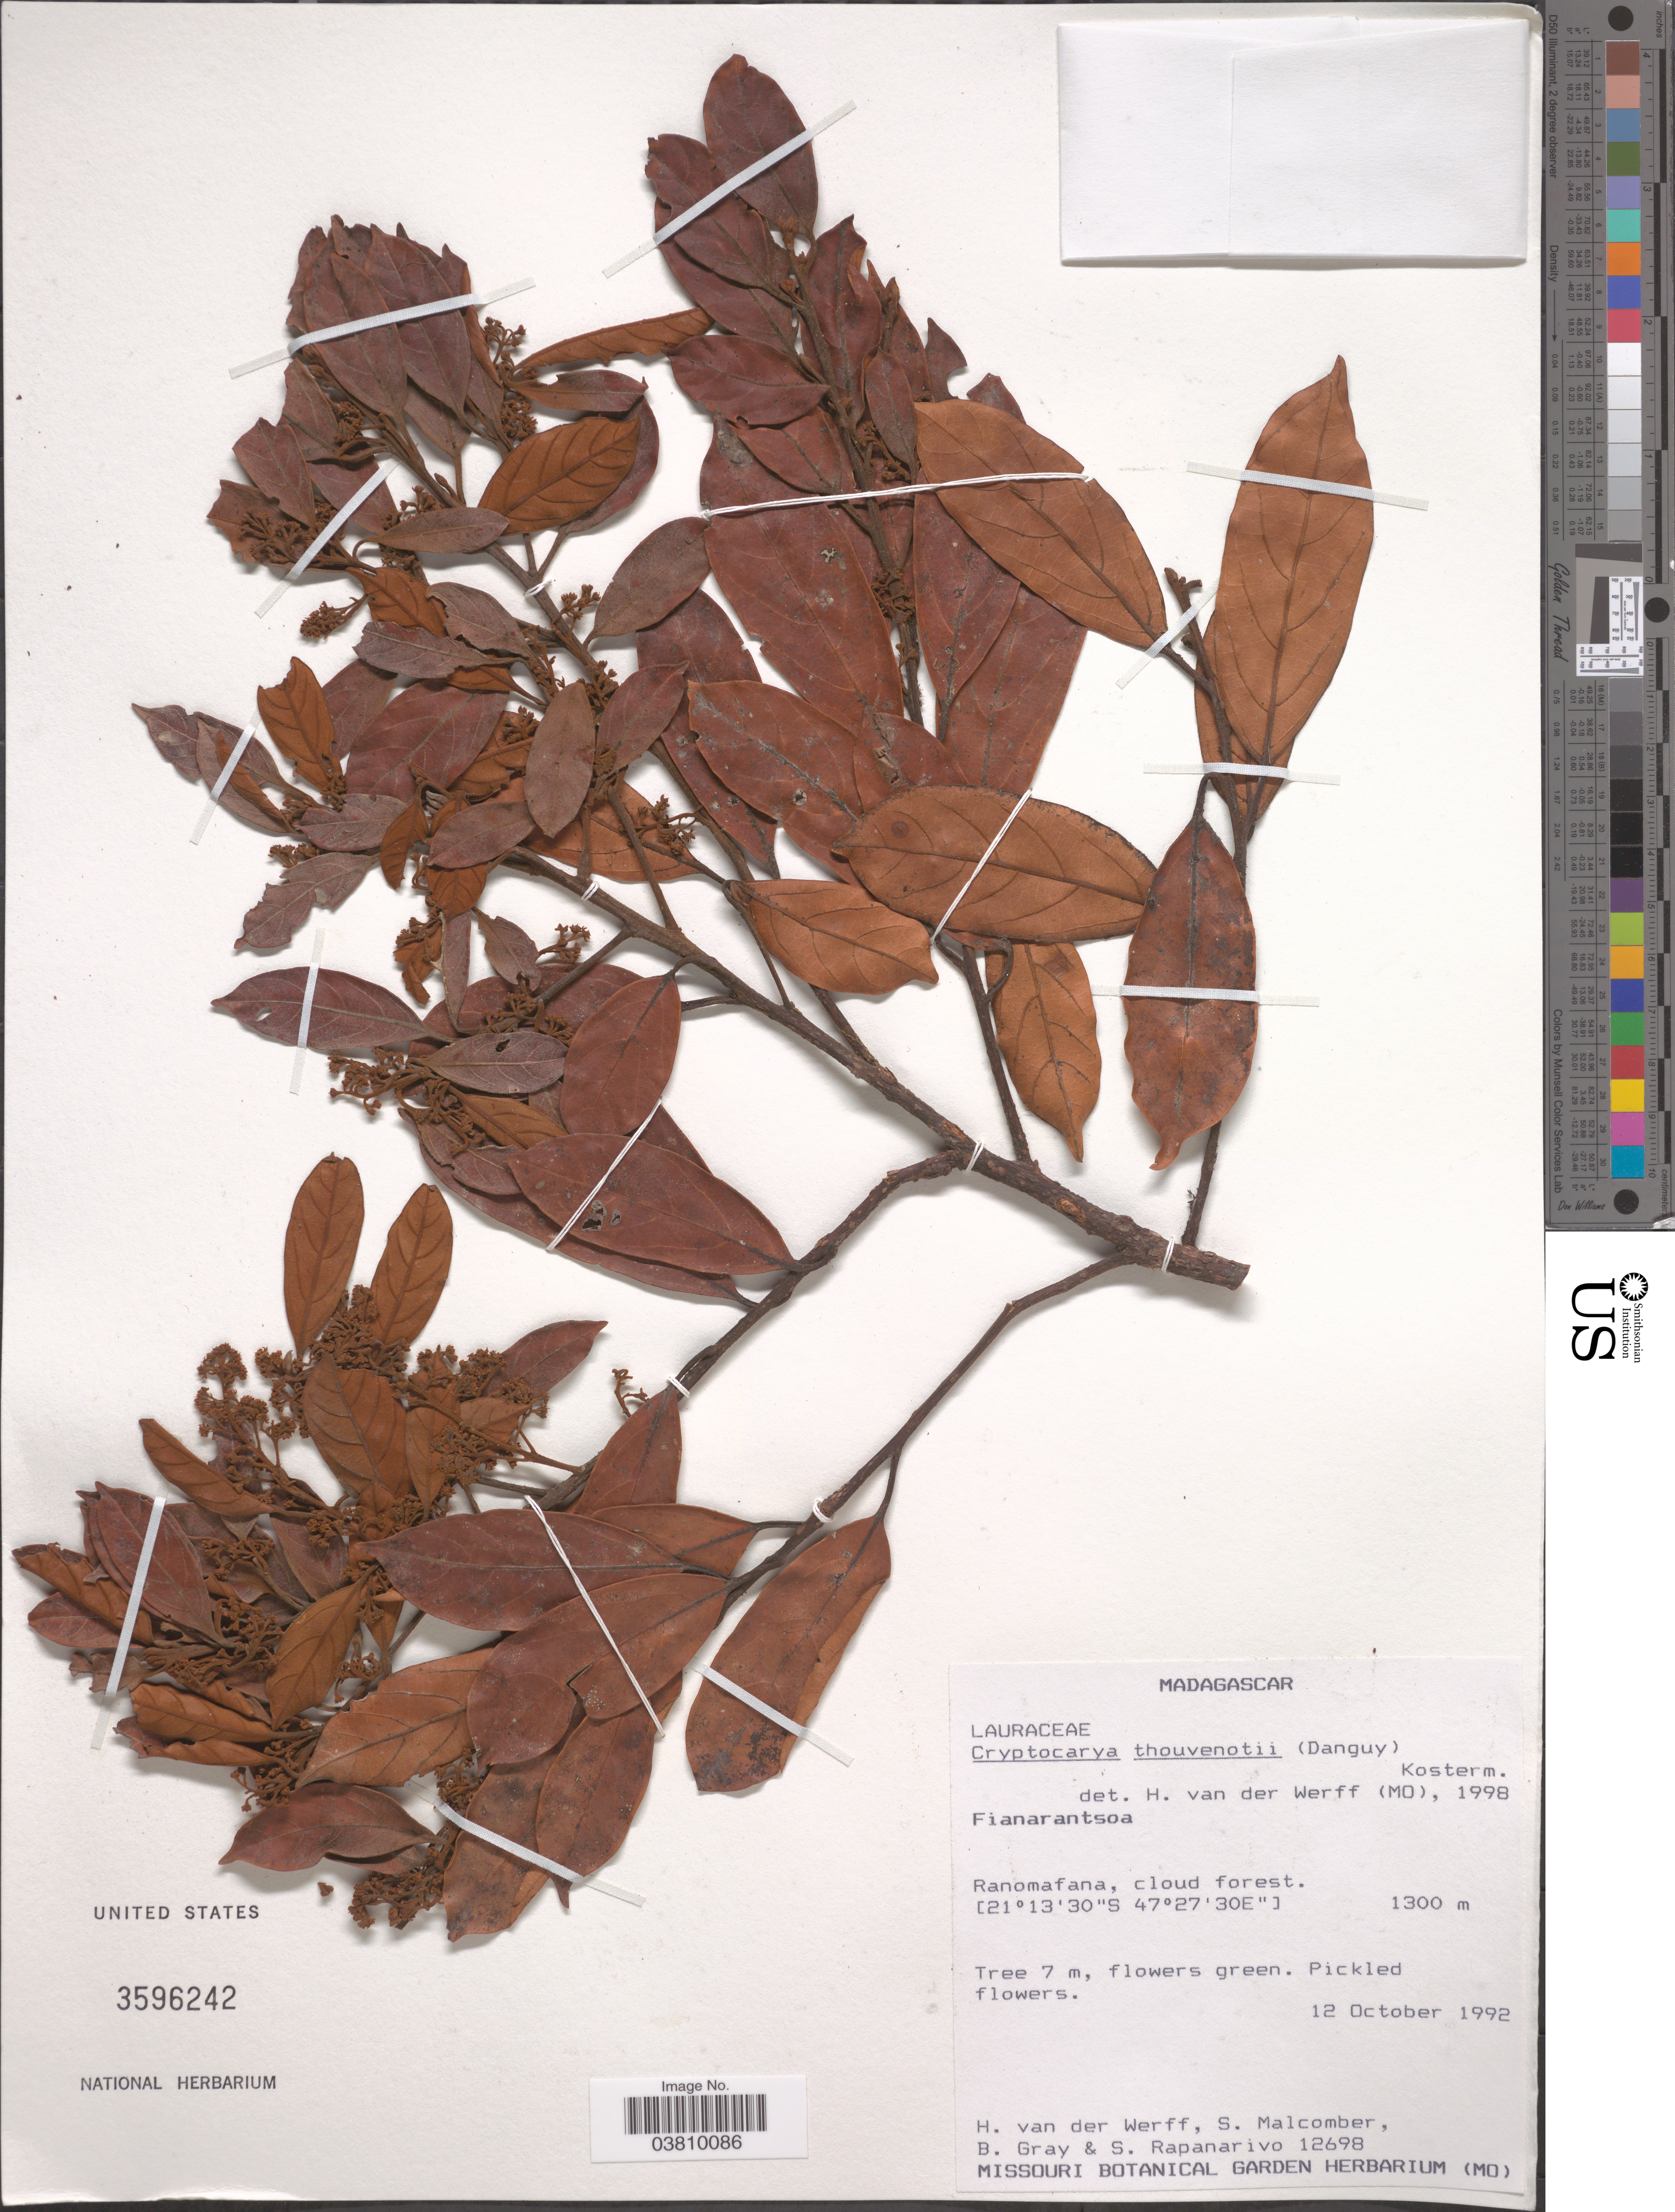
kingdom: Plantae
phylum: Tracheophyta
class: Magnoliopsida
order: Laurales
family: Lauraceae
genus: Cryptocarya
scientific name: Cryptocarya thouvenotii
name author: (Danguy) Kosterm.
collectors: H. van der Werff, S. T. Malcomber, B. Gray & S. Rapanarivo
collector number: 12698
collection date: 1992-10-12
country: Madagascar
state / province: Vatovavy Fitovinany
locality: Ranomafana, cloud forest.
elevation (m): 1300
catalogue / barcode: US 3596242